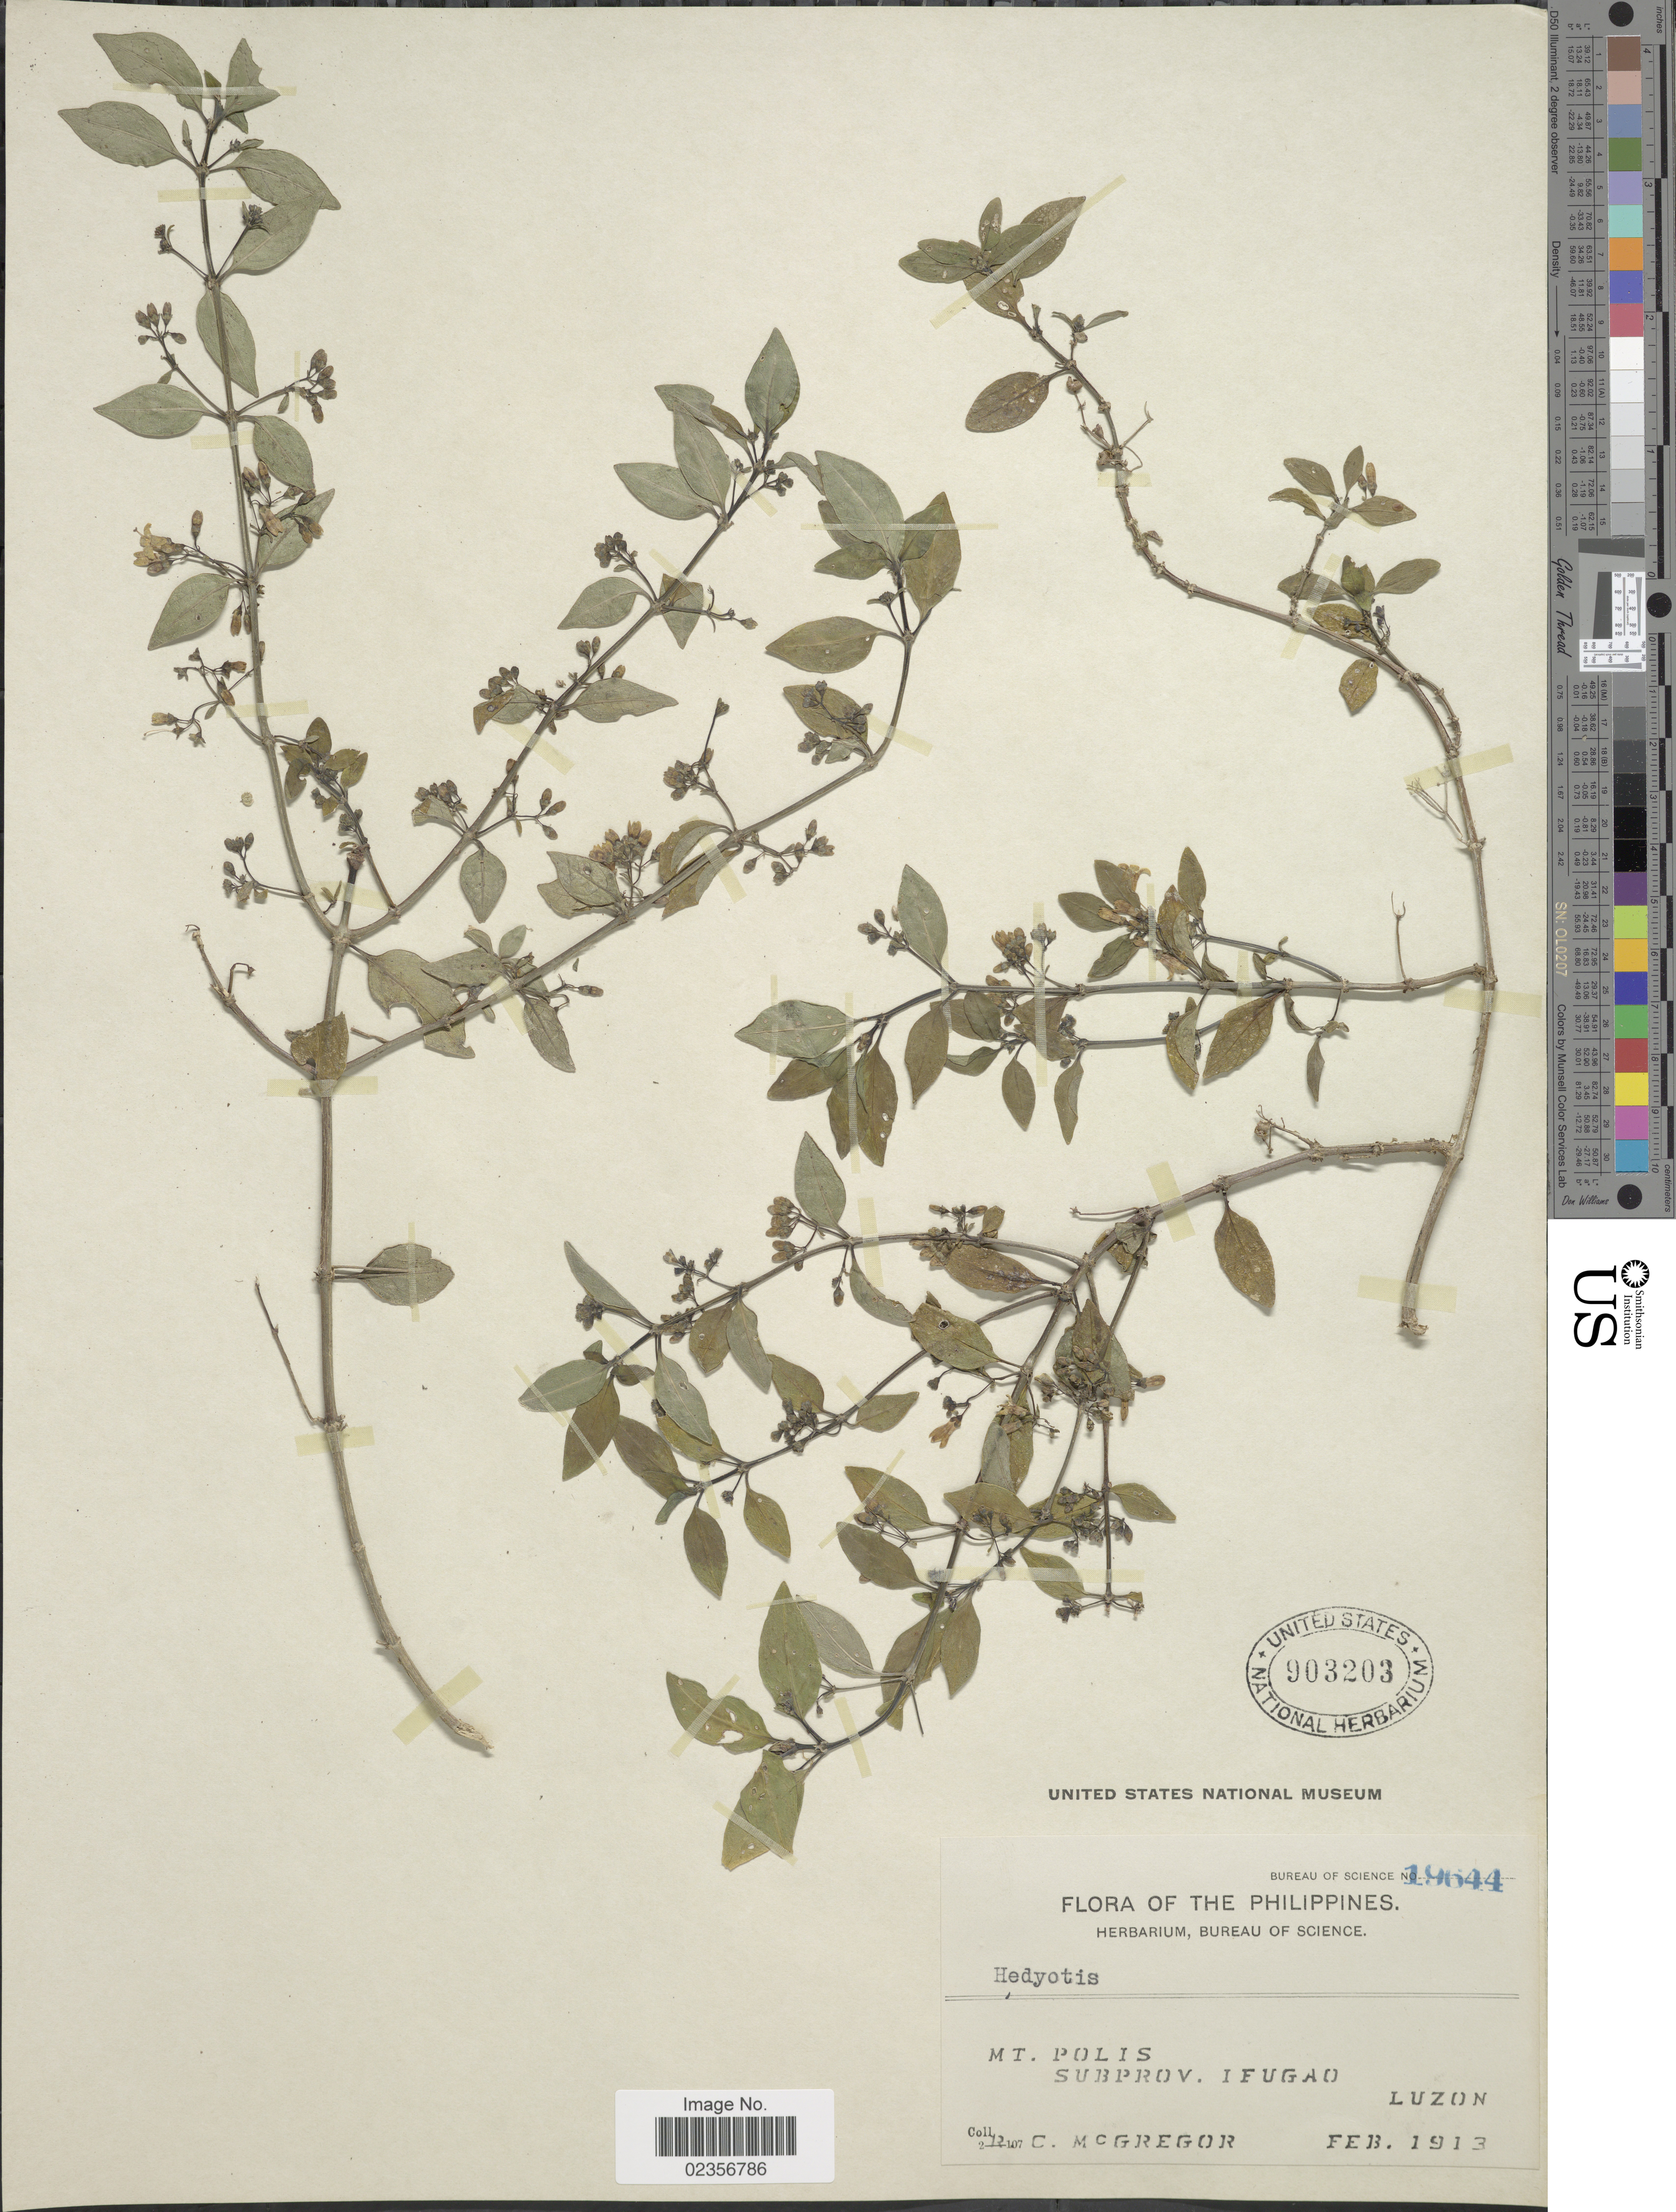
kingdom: Plantae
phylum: Tracheophyta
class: Magnoliopsida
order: Gentianales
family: Rubiaceae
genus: Hedyotis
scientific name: Hedyotis sp.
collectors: R. C. McGregor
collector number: Bureau of Science 19644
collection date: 1913-02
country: Philippines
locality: Mt. Polis, Subprov. Ifugao, Luzon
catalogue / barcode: US 903203